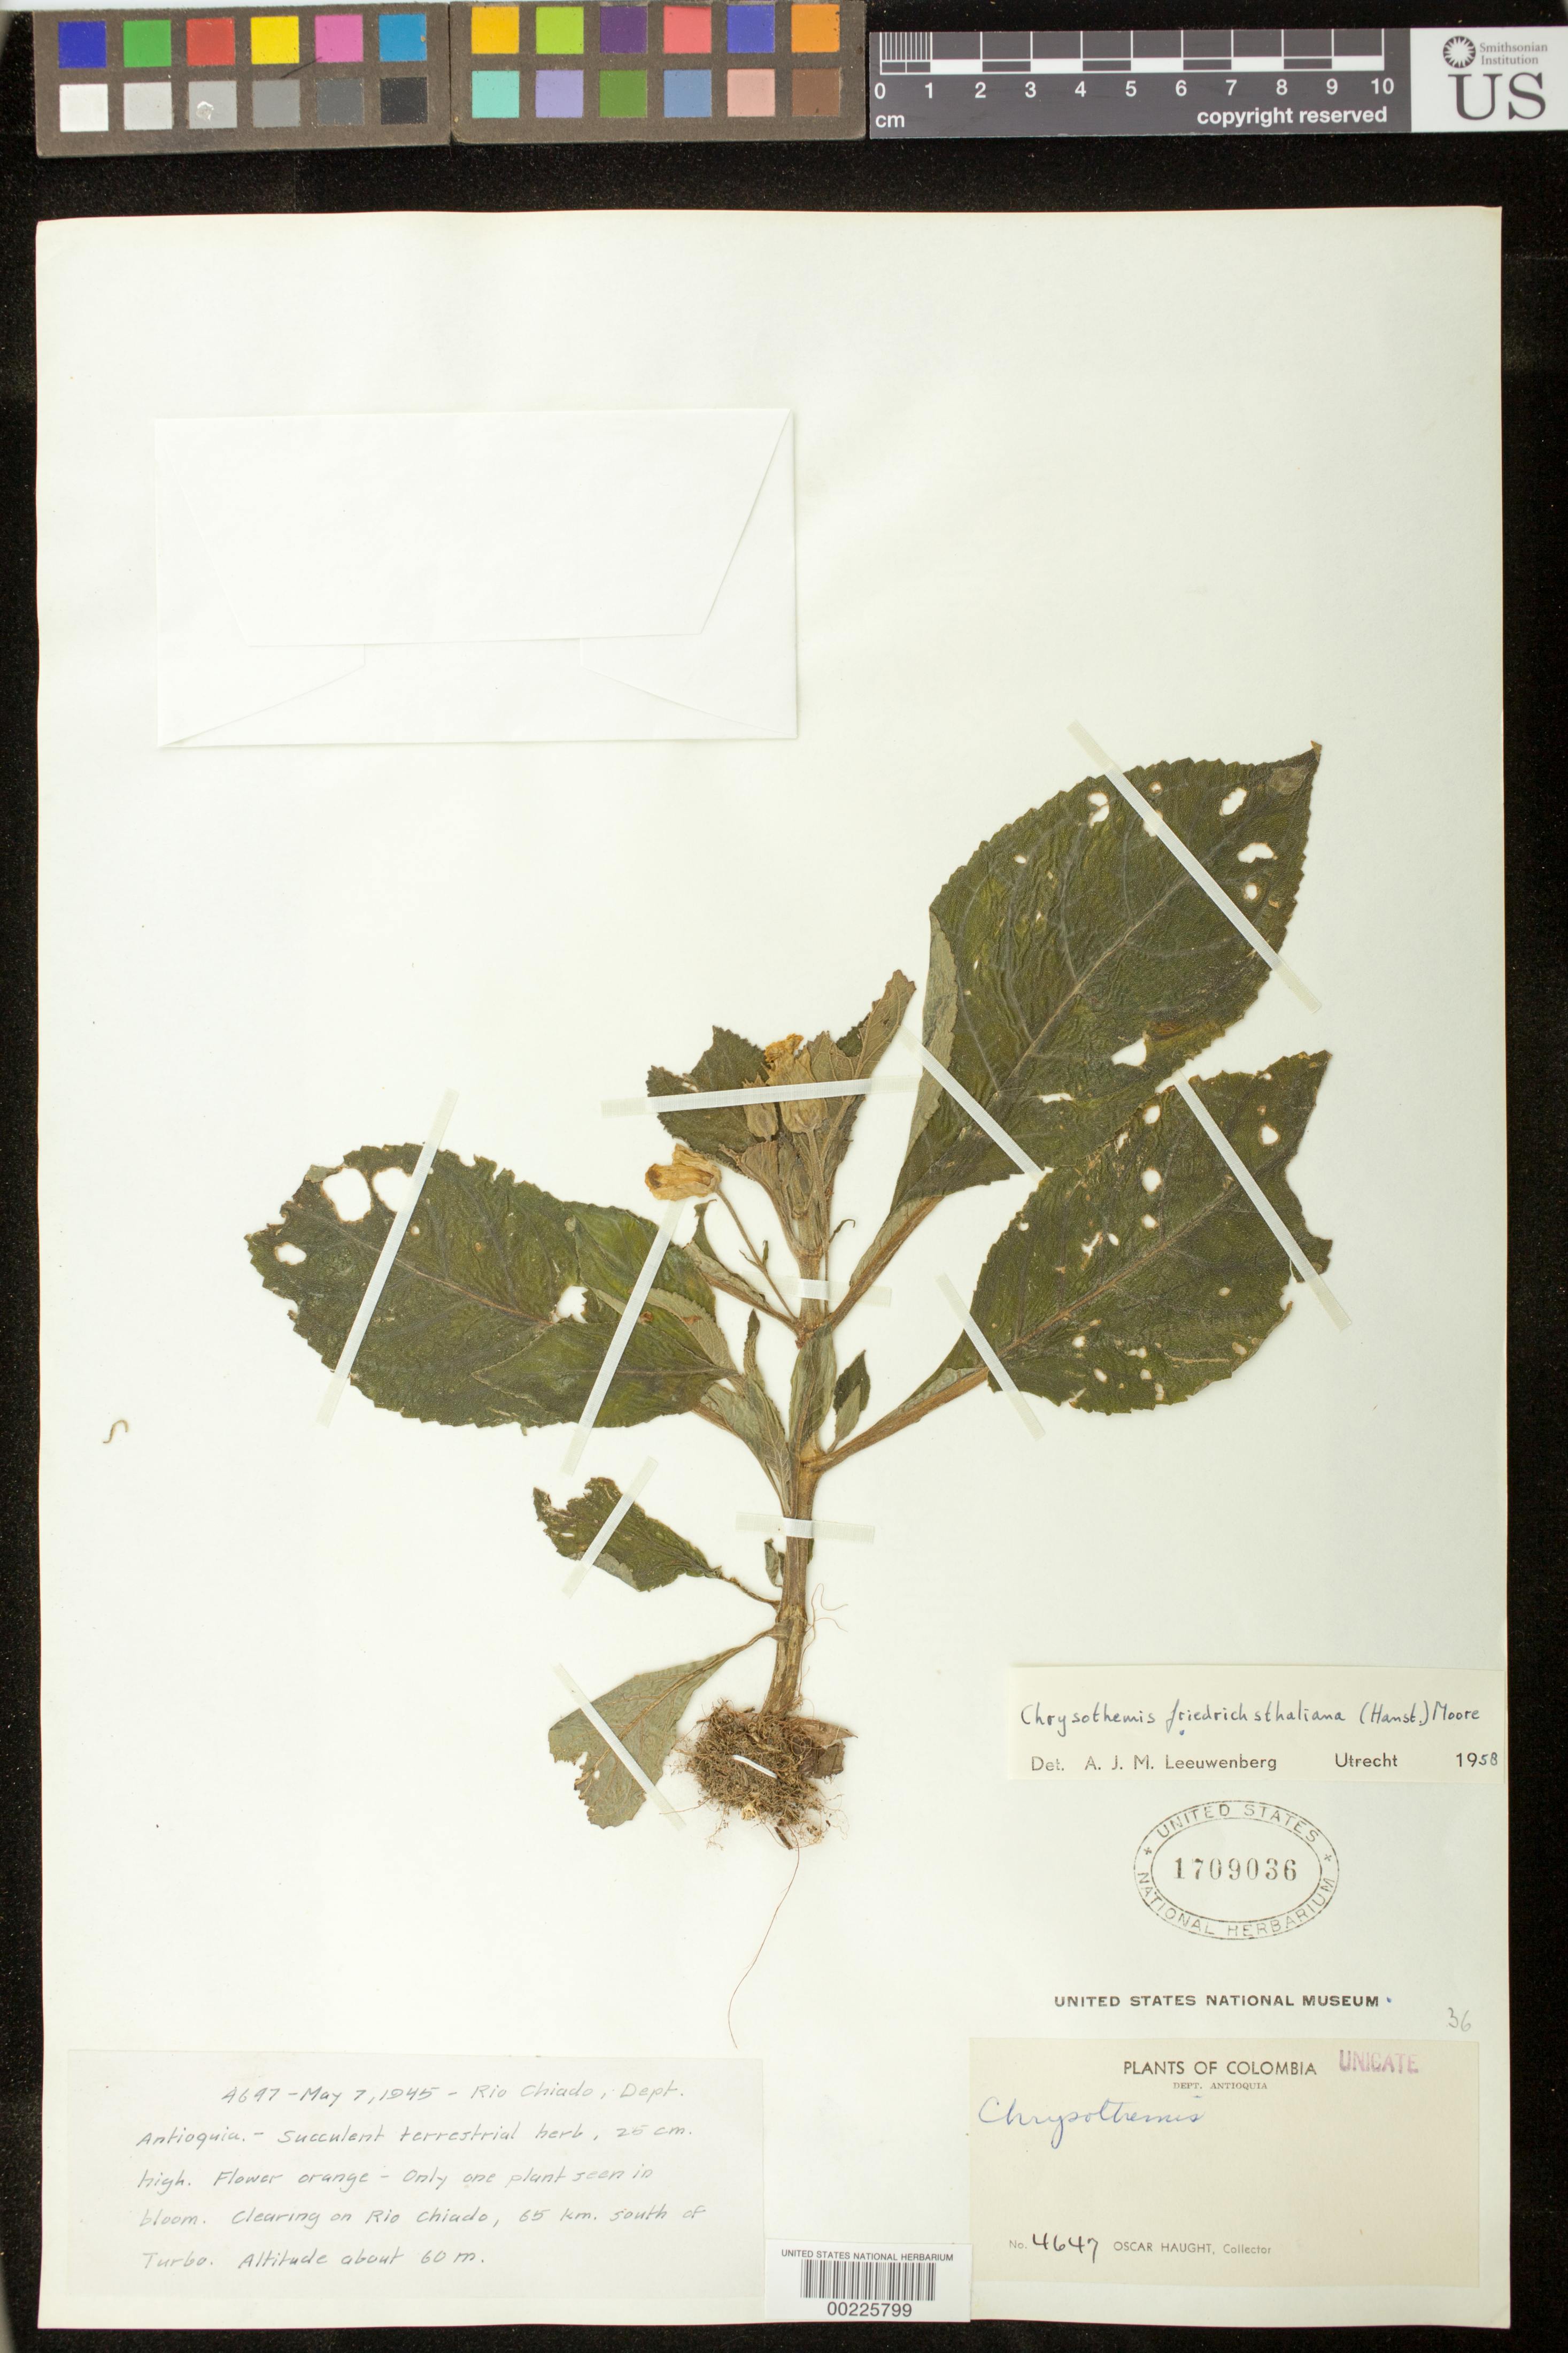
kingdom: Plantae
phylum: Tracheophyta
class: Magnoliopsida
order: Lamiales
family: Gesneriaceae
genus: Chrysothemis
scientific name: Chrysothemis friedrichsthaliana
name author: (Hanst.) H.E. Moore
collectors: O. L. Haught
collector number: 4647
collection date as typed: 07 May 1945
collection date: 1945-05-07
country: Colombia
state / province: Antioquia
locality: Rio Chiado, clearing on Rio Chiado, 65 km S of Turbo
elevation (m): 60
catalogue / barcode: US 1709036